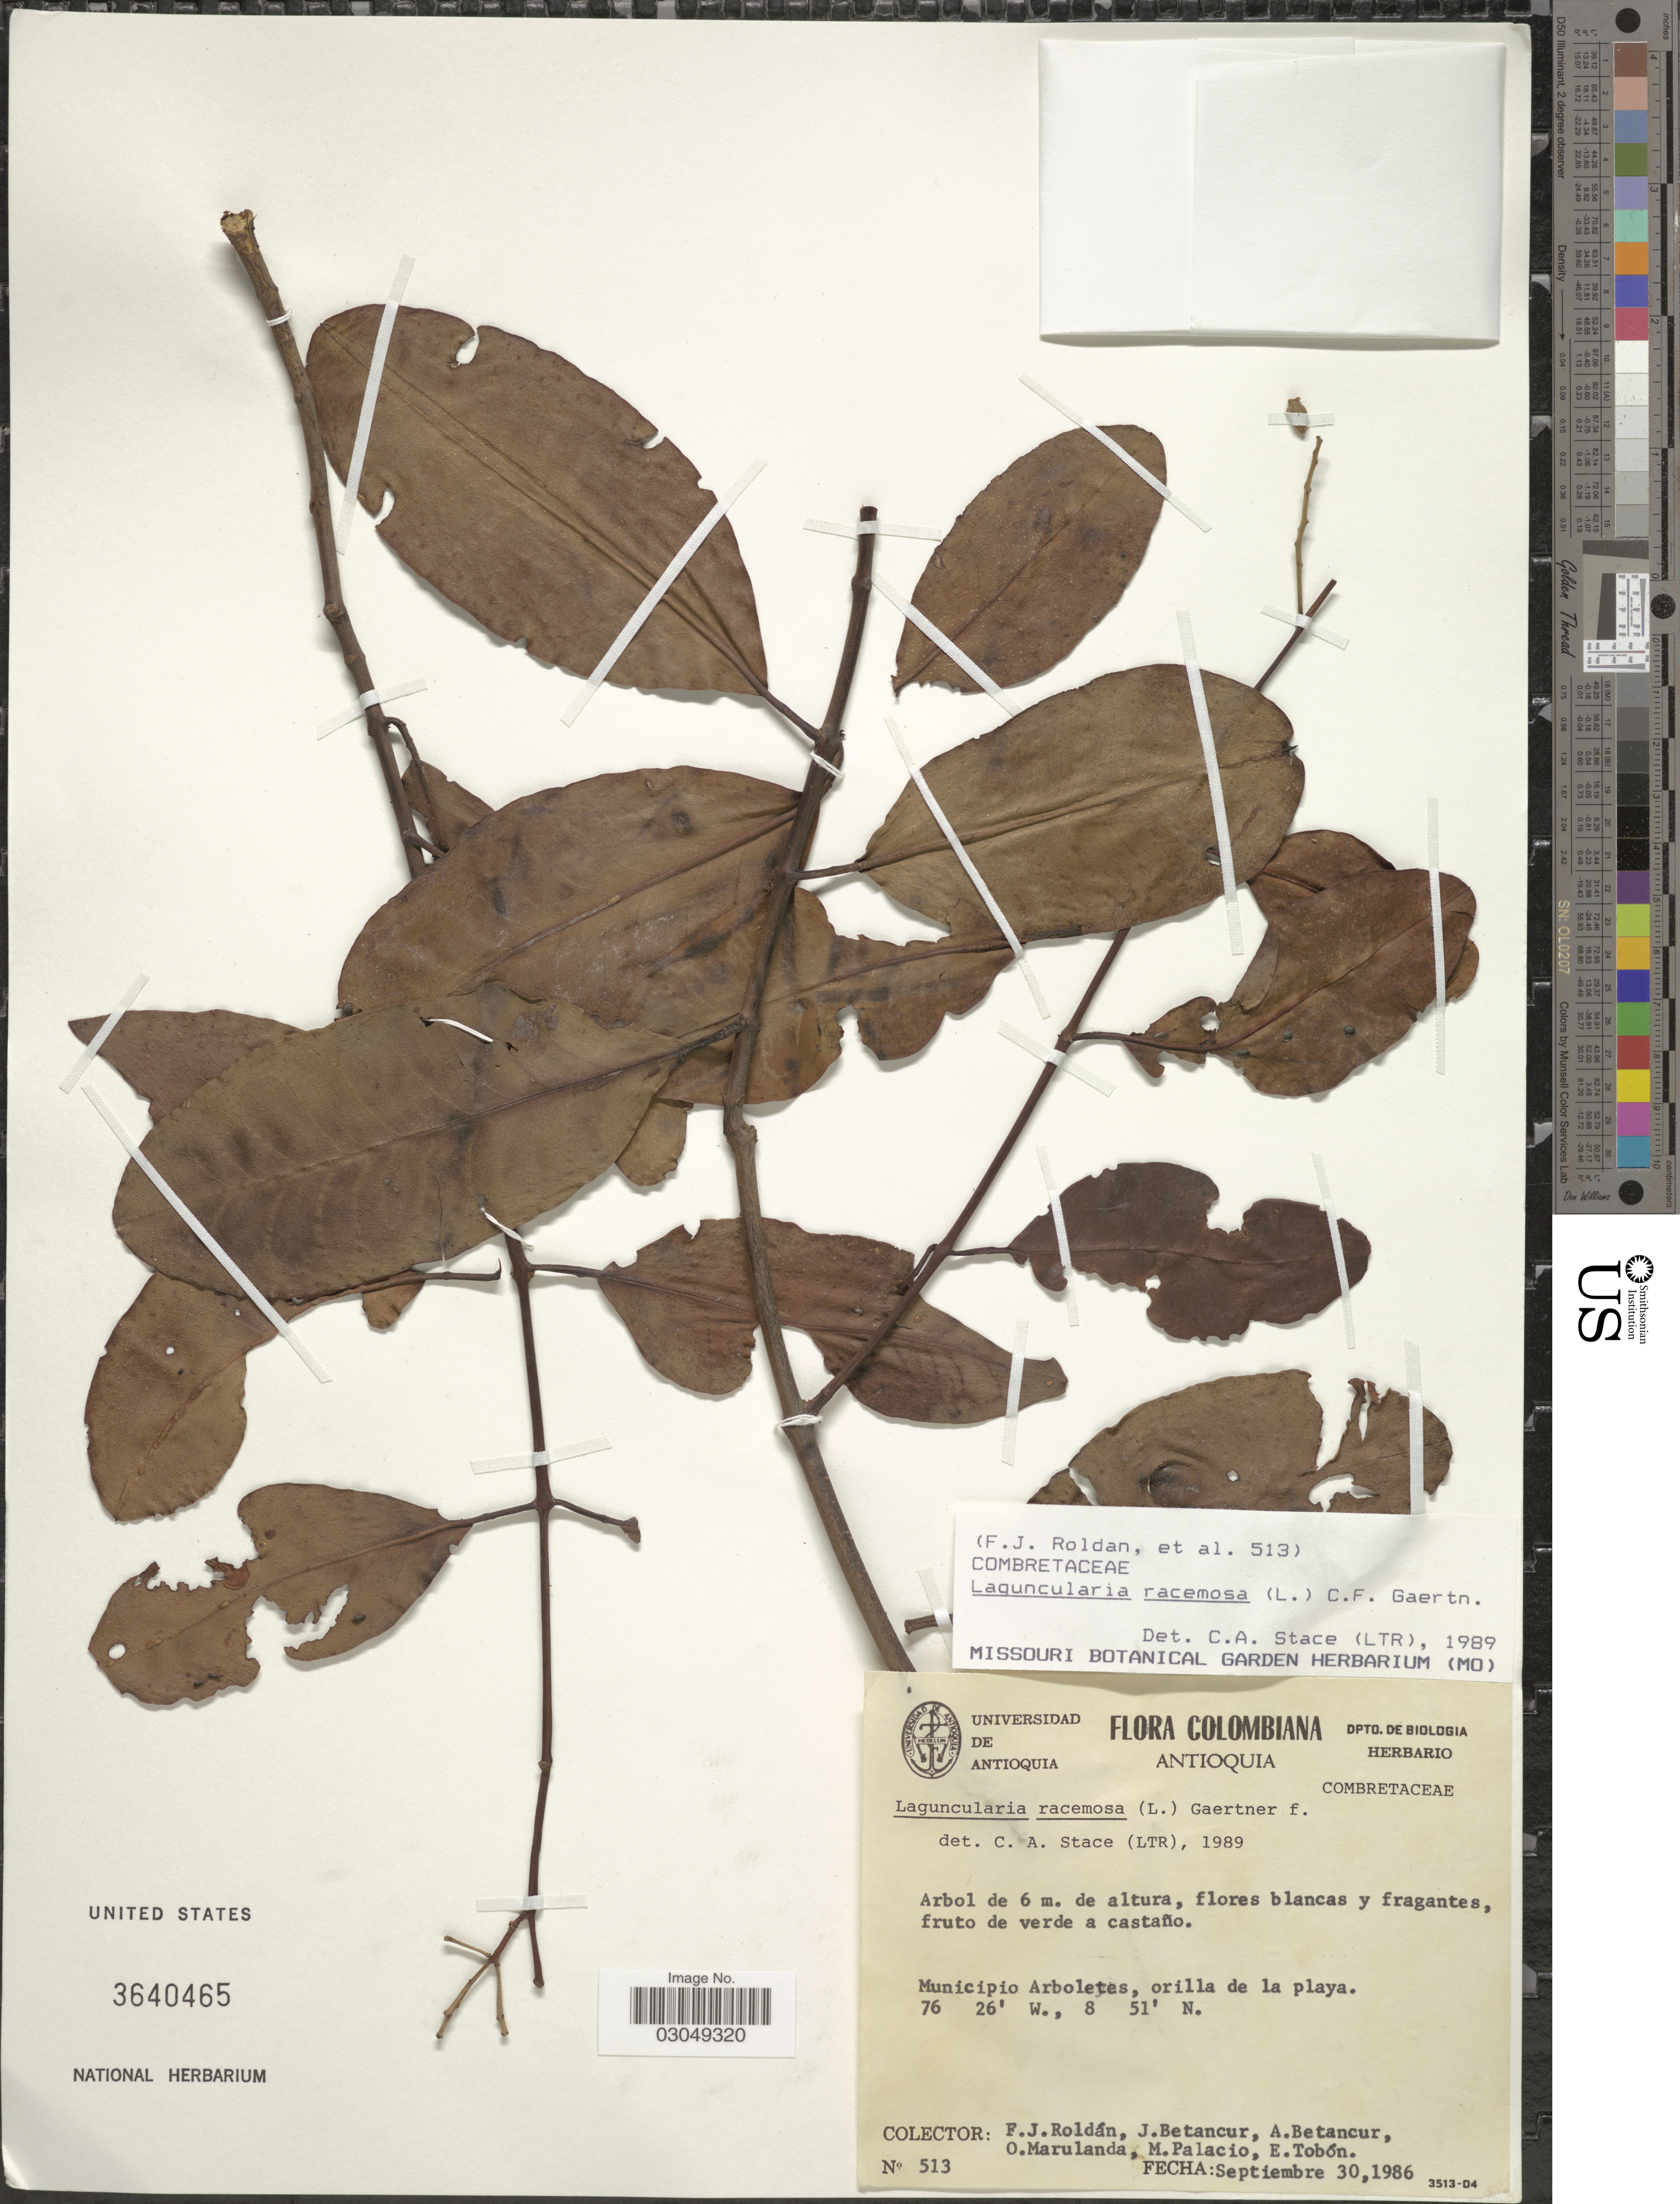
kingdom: Plantae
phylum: Tracheophyta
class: Magnoliopsida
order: Myrtales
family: Combretaceae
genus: Laguncularia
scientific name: Laguncularia racemosa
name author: (L.) C.F. Gaertn.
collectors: F. J. Roldán, J. Betancur, A. Betancur, O. Marulanda & et al.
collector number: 513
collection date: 1986-09-30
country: Colombia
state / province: Antioquia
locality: Municipio Arboletes, orilla de la playa.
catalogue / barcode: US 3640465